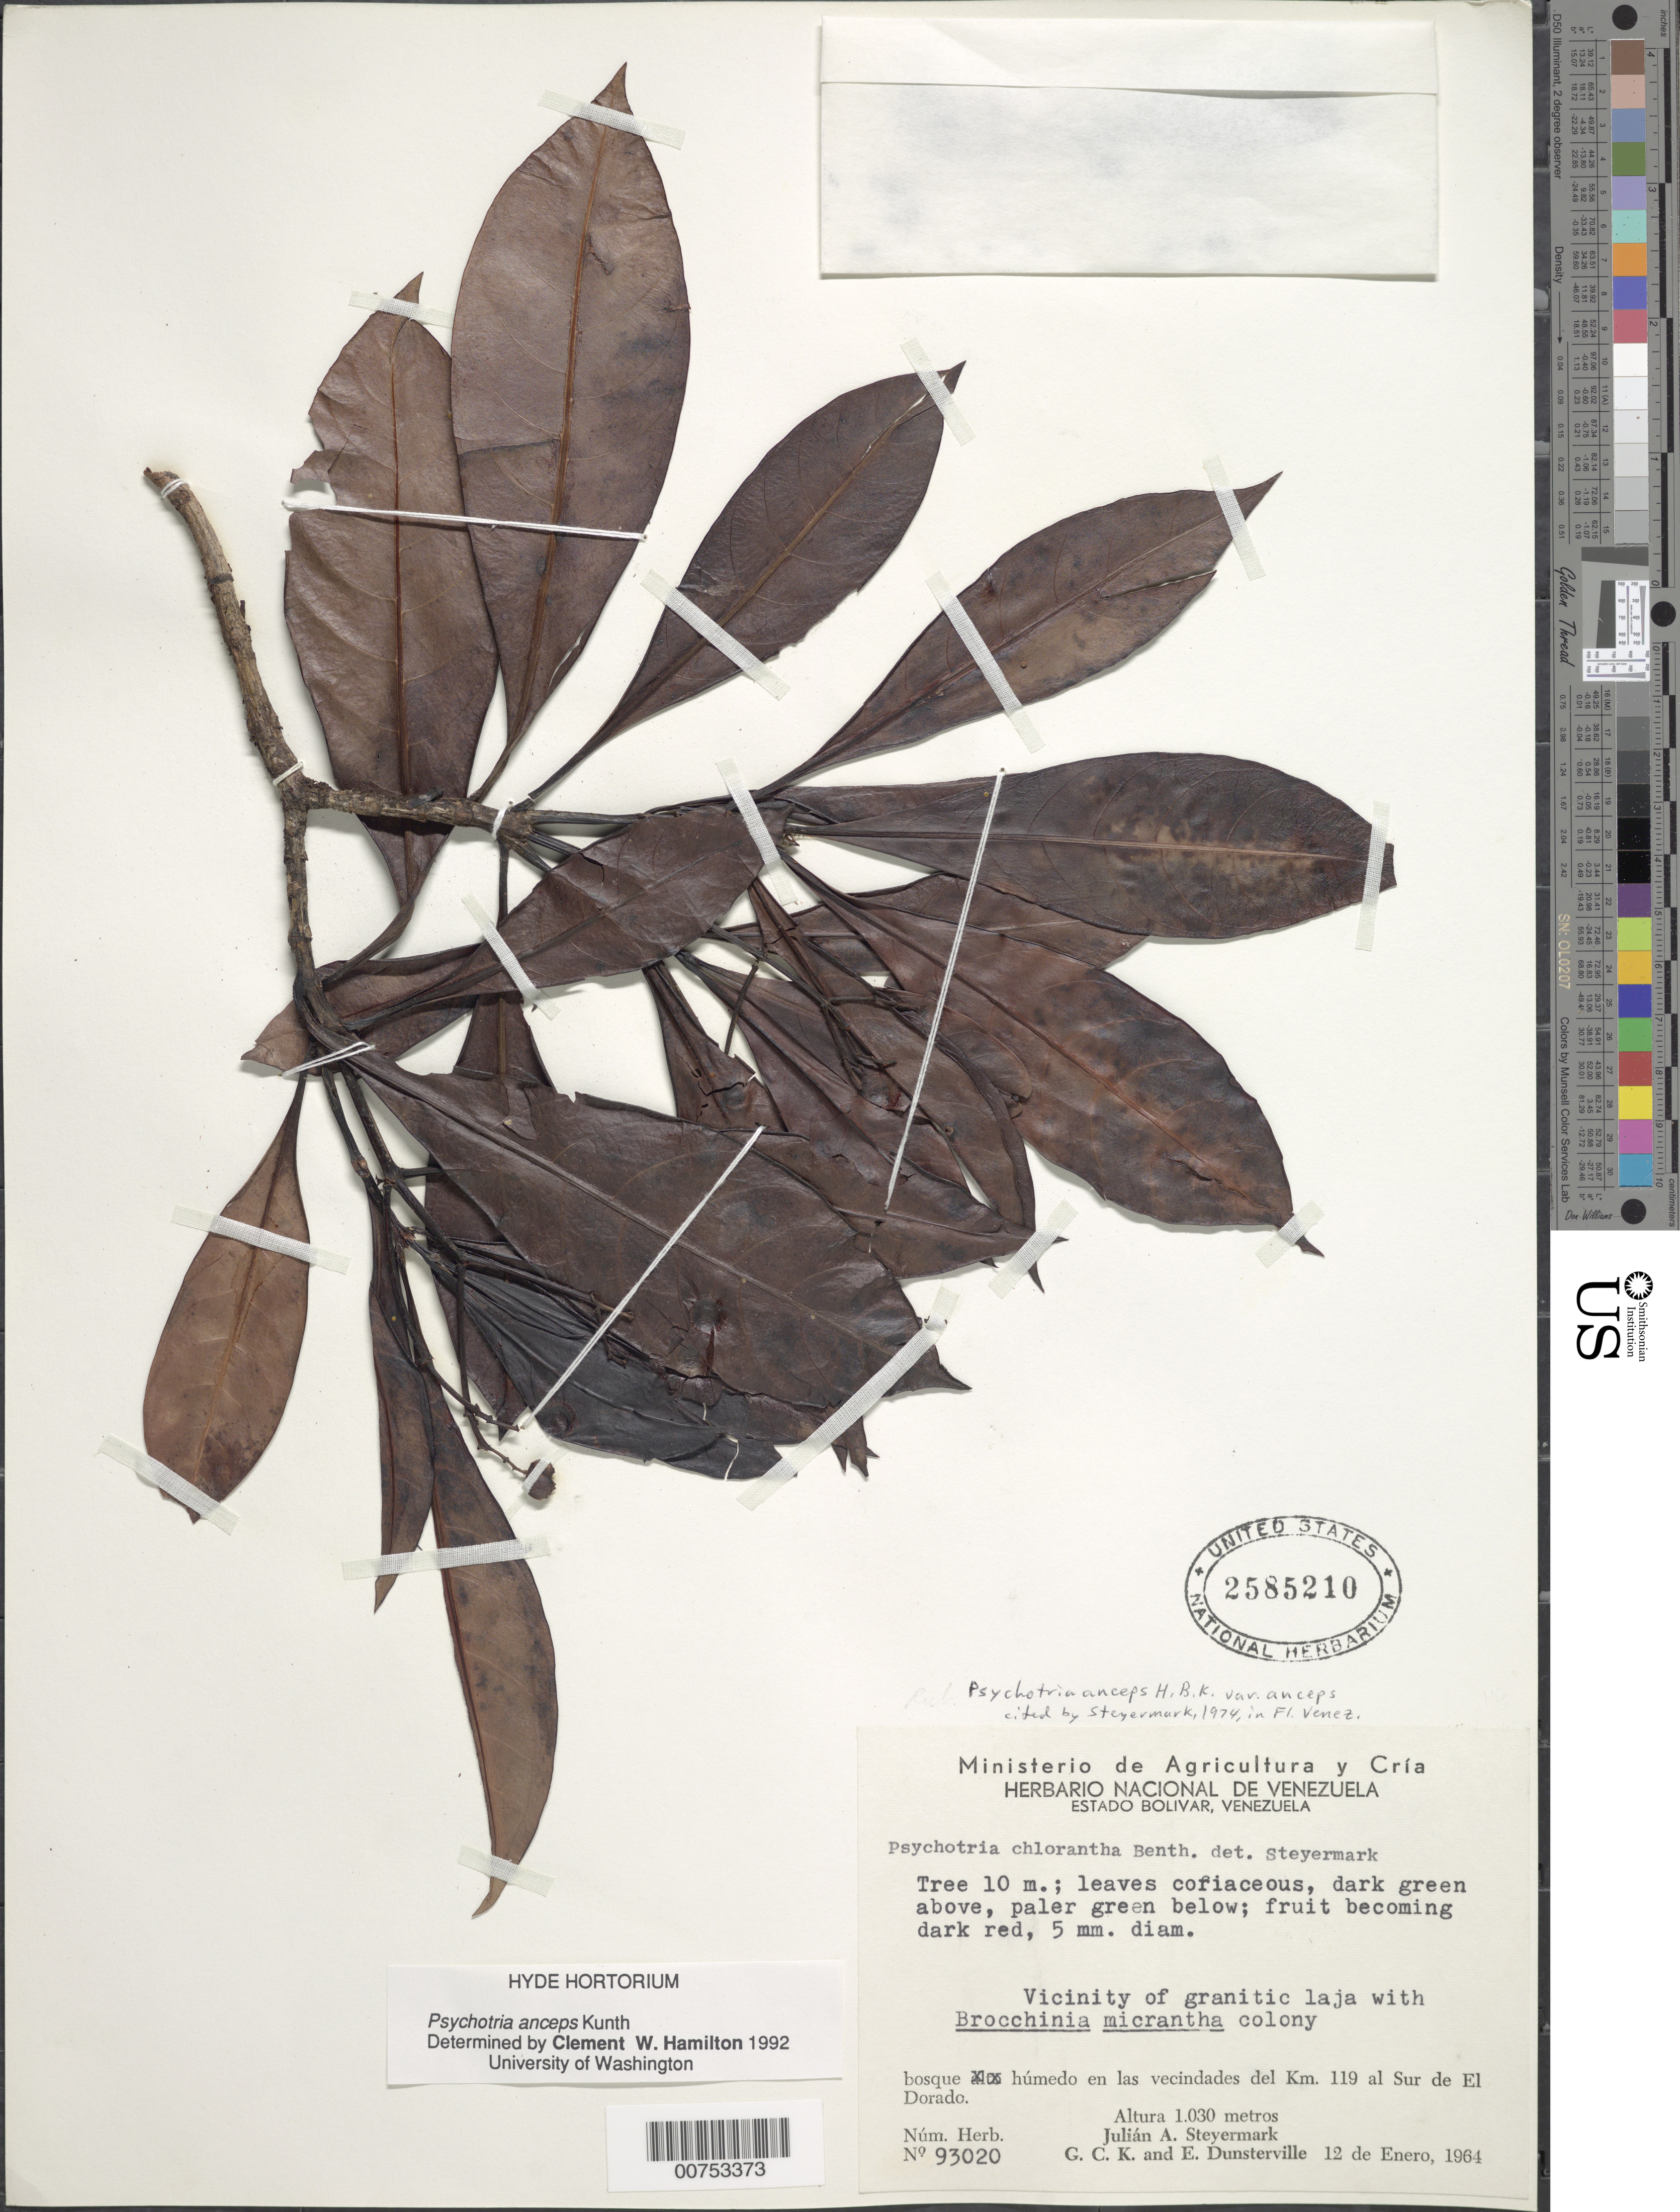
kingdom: Plantae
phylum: Tracheophyta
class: Magnoliopsida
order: Gentianales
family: Rubiaceae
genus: Psychotria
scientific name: Psychotria anceps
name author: Kunth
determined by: Hamilton, C. W.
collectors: J. Steyermark, G. C. K. Dunsterville & E. Dunsterville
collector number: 93020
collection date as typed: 12-Jan-64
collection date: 1964-01-12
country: Venezuela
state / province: Bolívar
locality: El Dorado, S of; km 119 vic.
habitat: Bosque humedo; vic of granitic laja with Brocchinia micrantha colony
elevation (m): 1030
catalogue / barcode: US 2585210